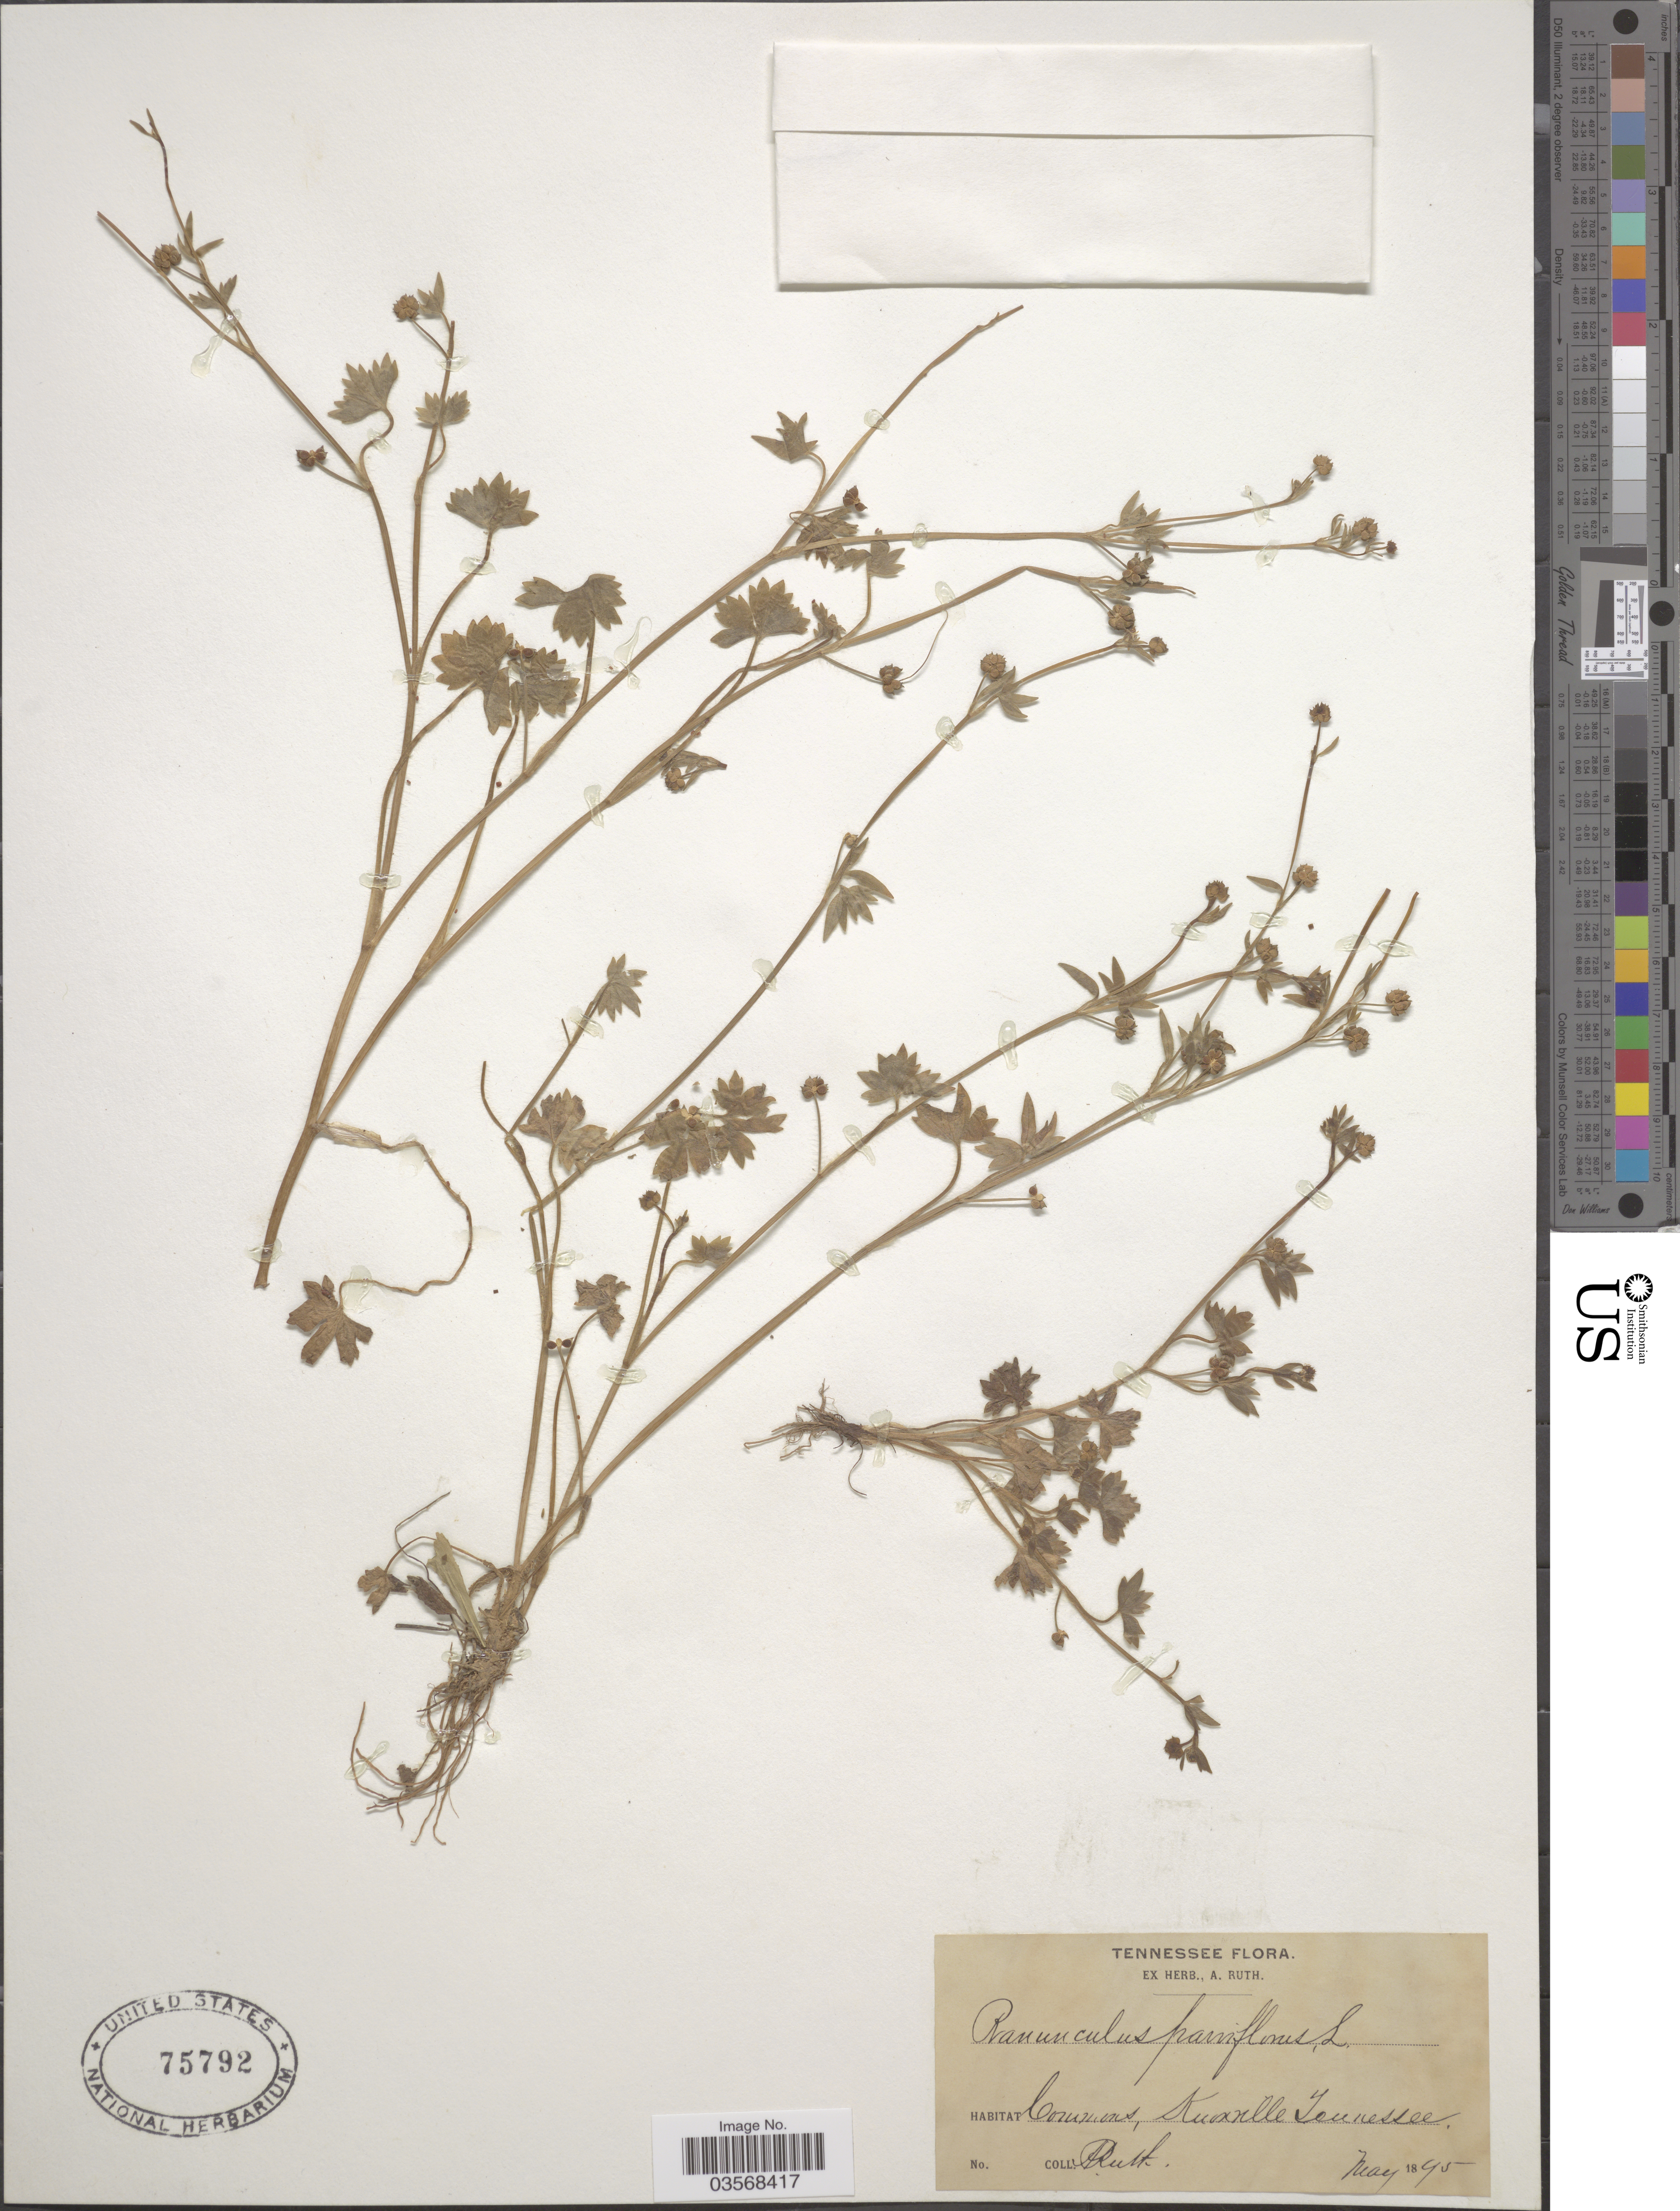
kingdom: Plantae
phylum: Tracheophyta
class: Magnoliopsida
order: Ranunculales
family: Ranunculaceae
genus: Ranunculus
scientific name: Ranunculus parviflorus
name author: L.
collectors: A. Ruth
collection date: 1895-05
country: United States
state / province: Tennessee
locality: Commons, Knoxville.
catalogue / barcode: US 75792